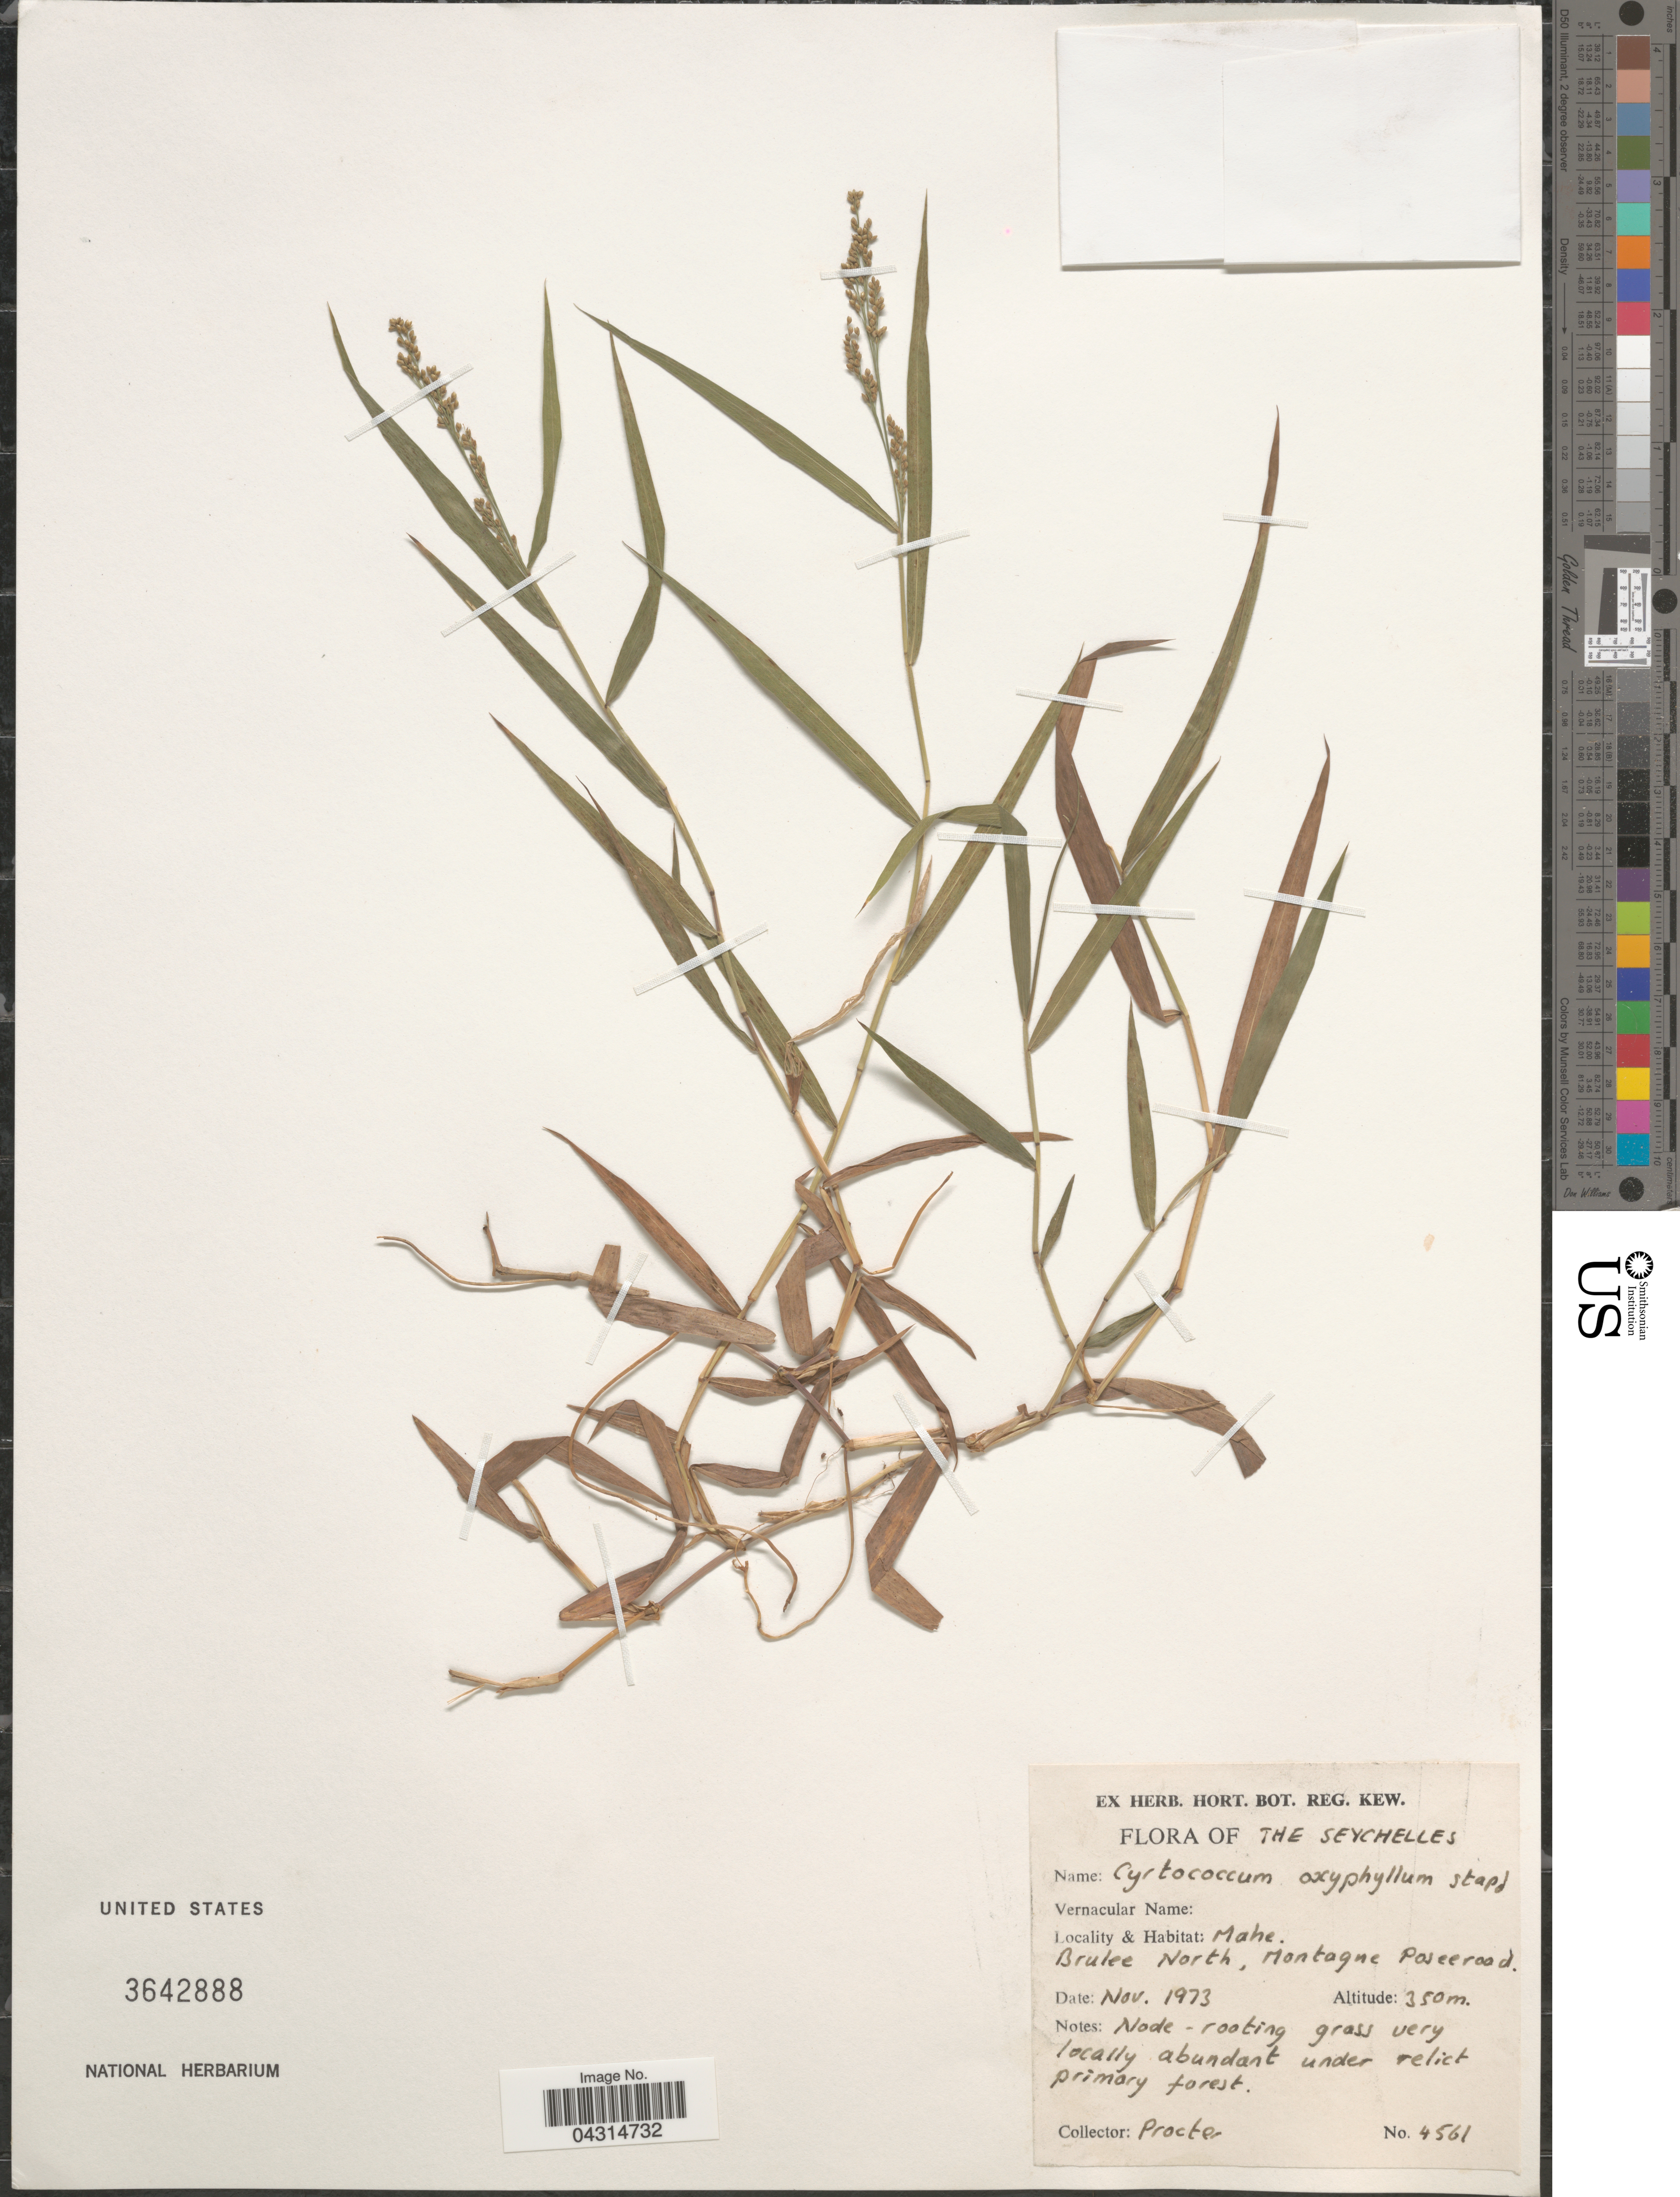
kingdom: Plantae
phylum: Tracheophyta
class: Liliopsida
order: Poales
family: Poaceae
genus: Cyrtococcum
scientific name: Cyrtococcum oxyphyllum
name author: (Steud.) Stapf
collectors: Procter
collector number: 4561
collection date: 1973-11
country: Seychelles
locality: The Seychelles. Mahe. Brulee North, Montagne Posee road.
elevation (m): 350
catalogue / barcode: US 3642888